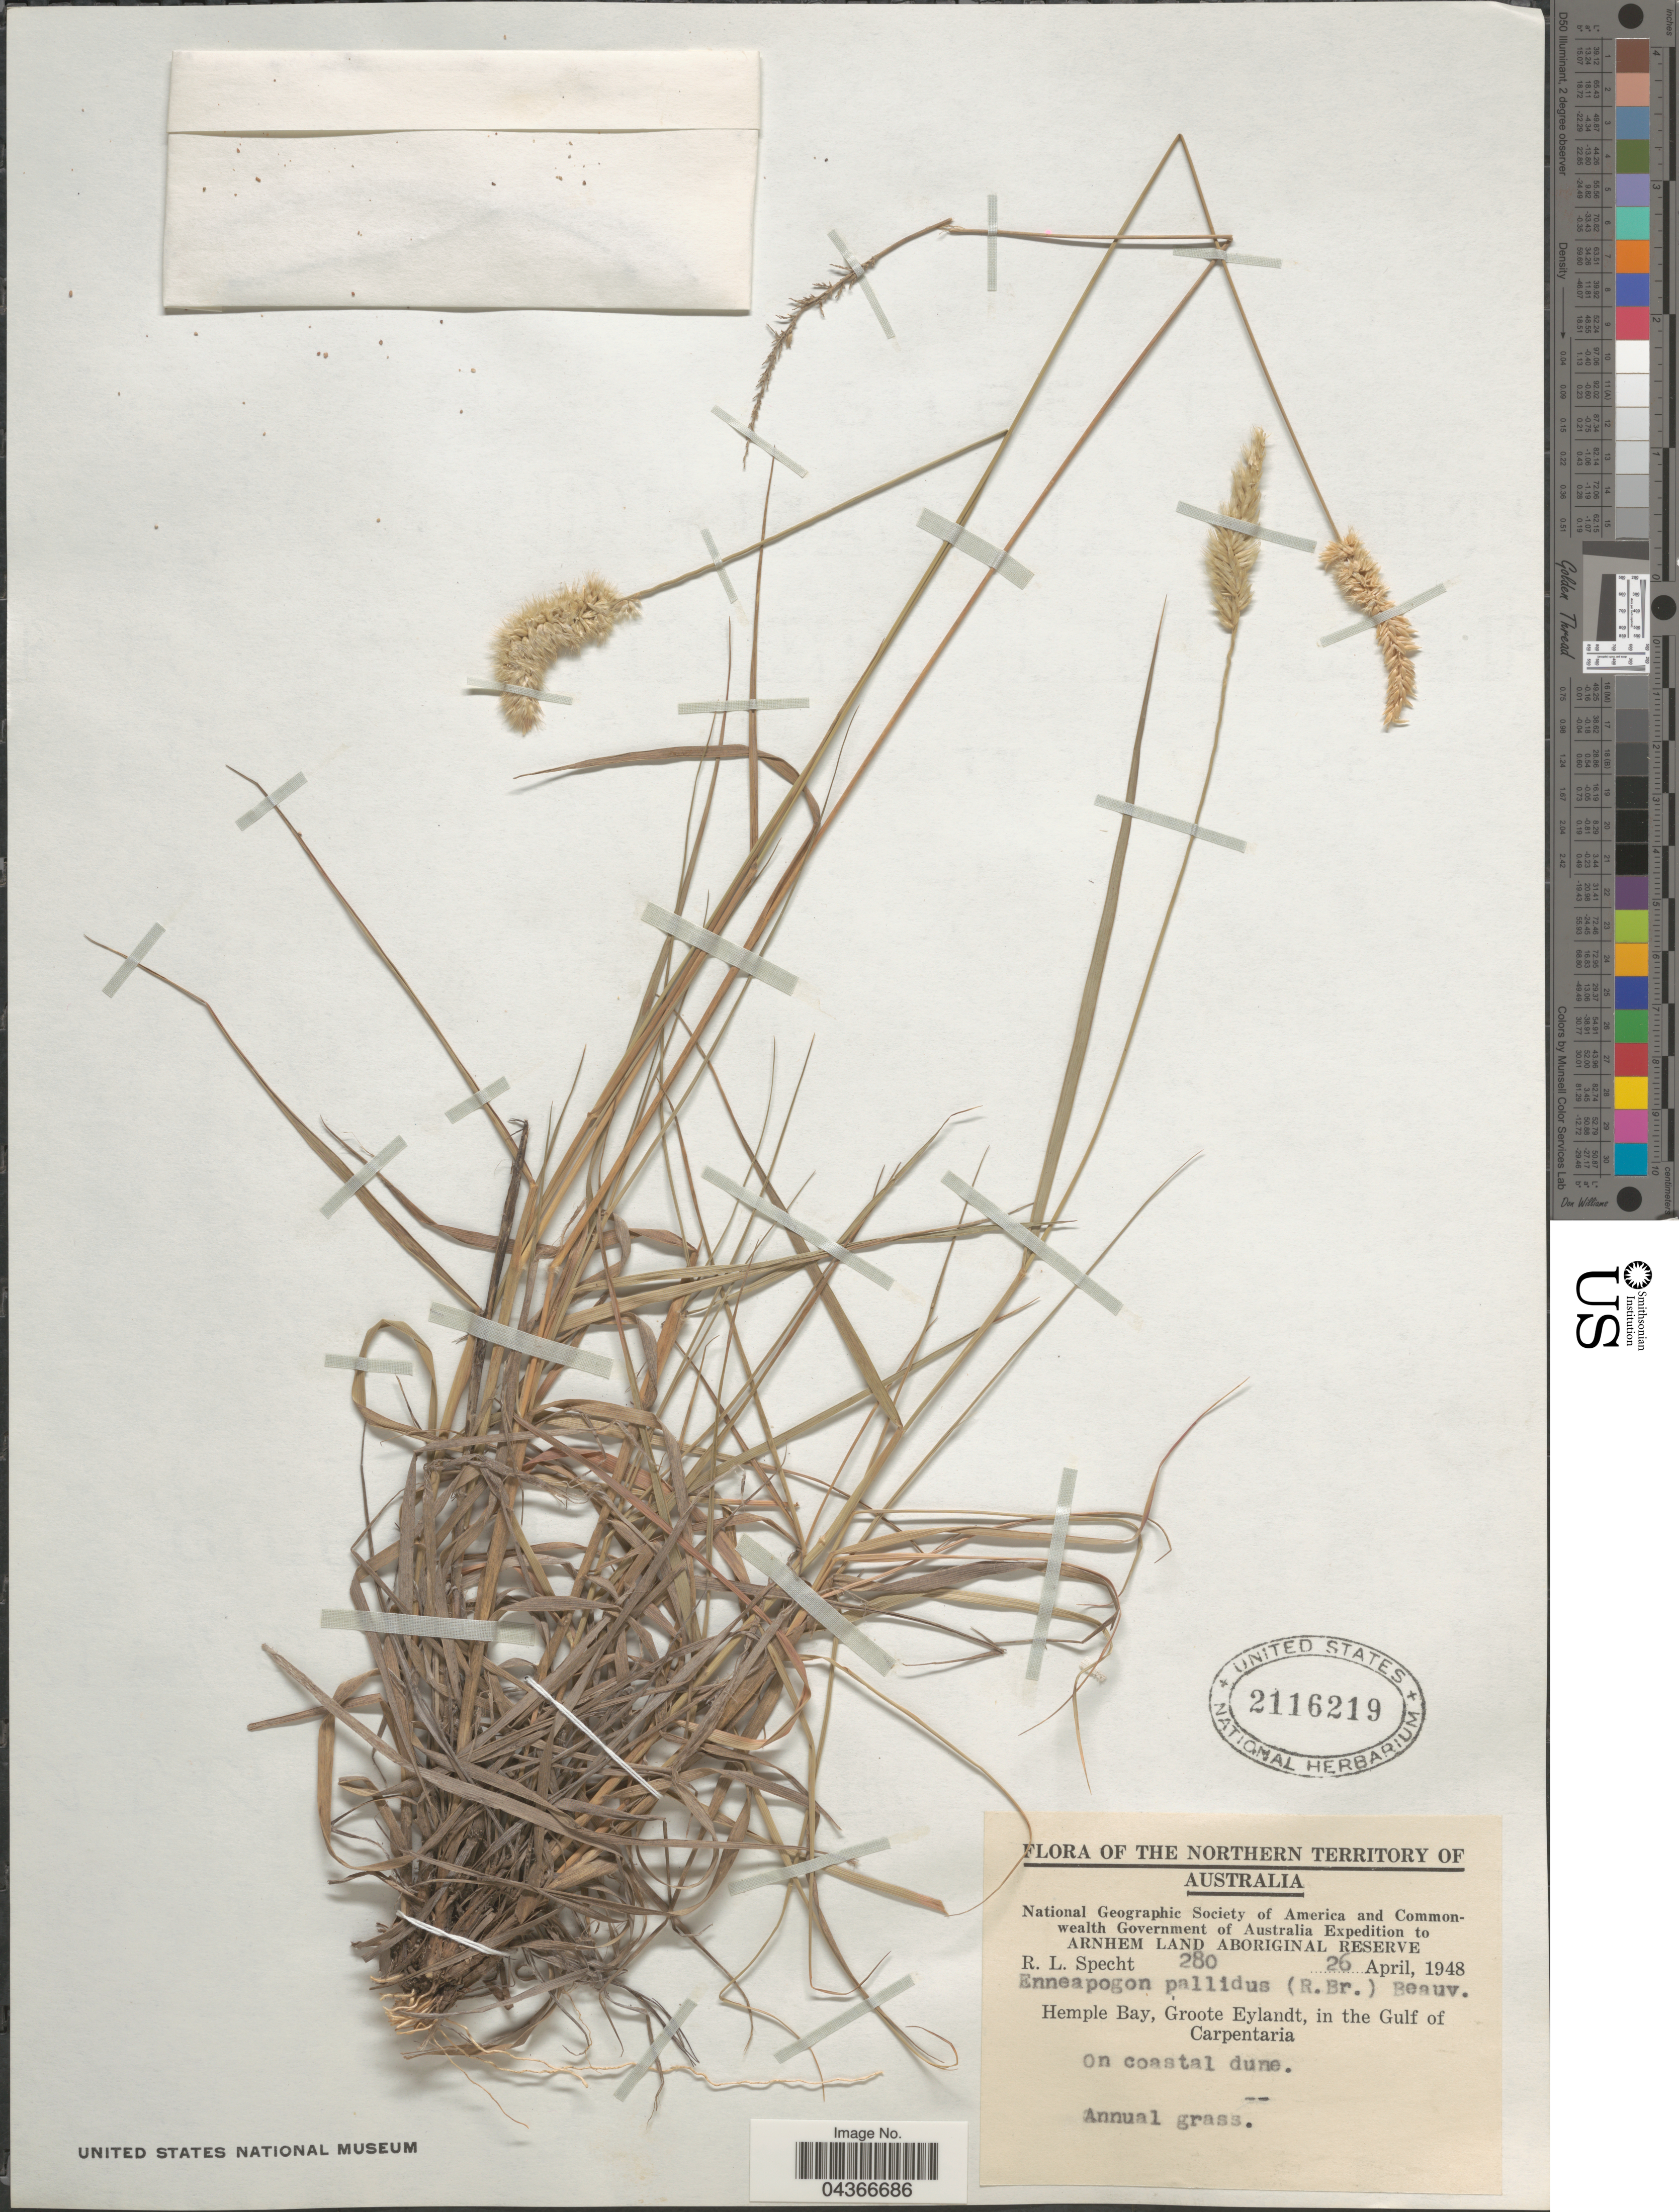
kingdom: Plantae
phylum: Tracheophyta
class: Liliopsida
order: Poales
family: Poaceae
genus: Enneapogon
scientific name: Enneapogon pallidus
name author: (R. Br.) P. Beauv.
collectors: Perry, R. A.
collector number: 280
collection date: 1948-04-26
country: Australia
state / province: Northern Territory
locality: The Northern Territory of Australia. National Geographic Society of America and Commonwealth Government of Australia Expedition to Arnhem Land Aboriginal Reserve. Hemple Bay, Groote Eylandt, in the Gulf of Carpentaria.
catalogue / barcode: US 2116219